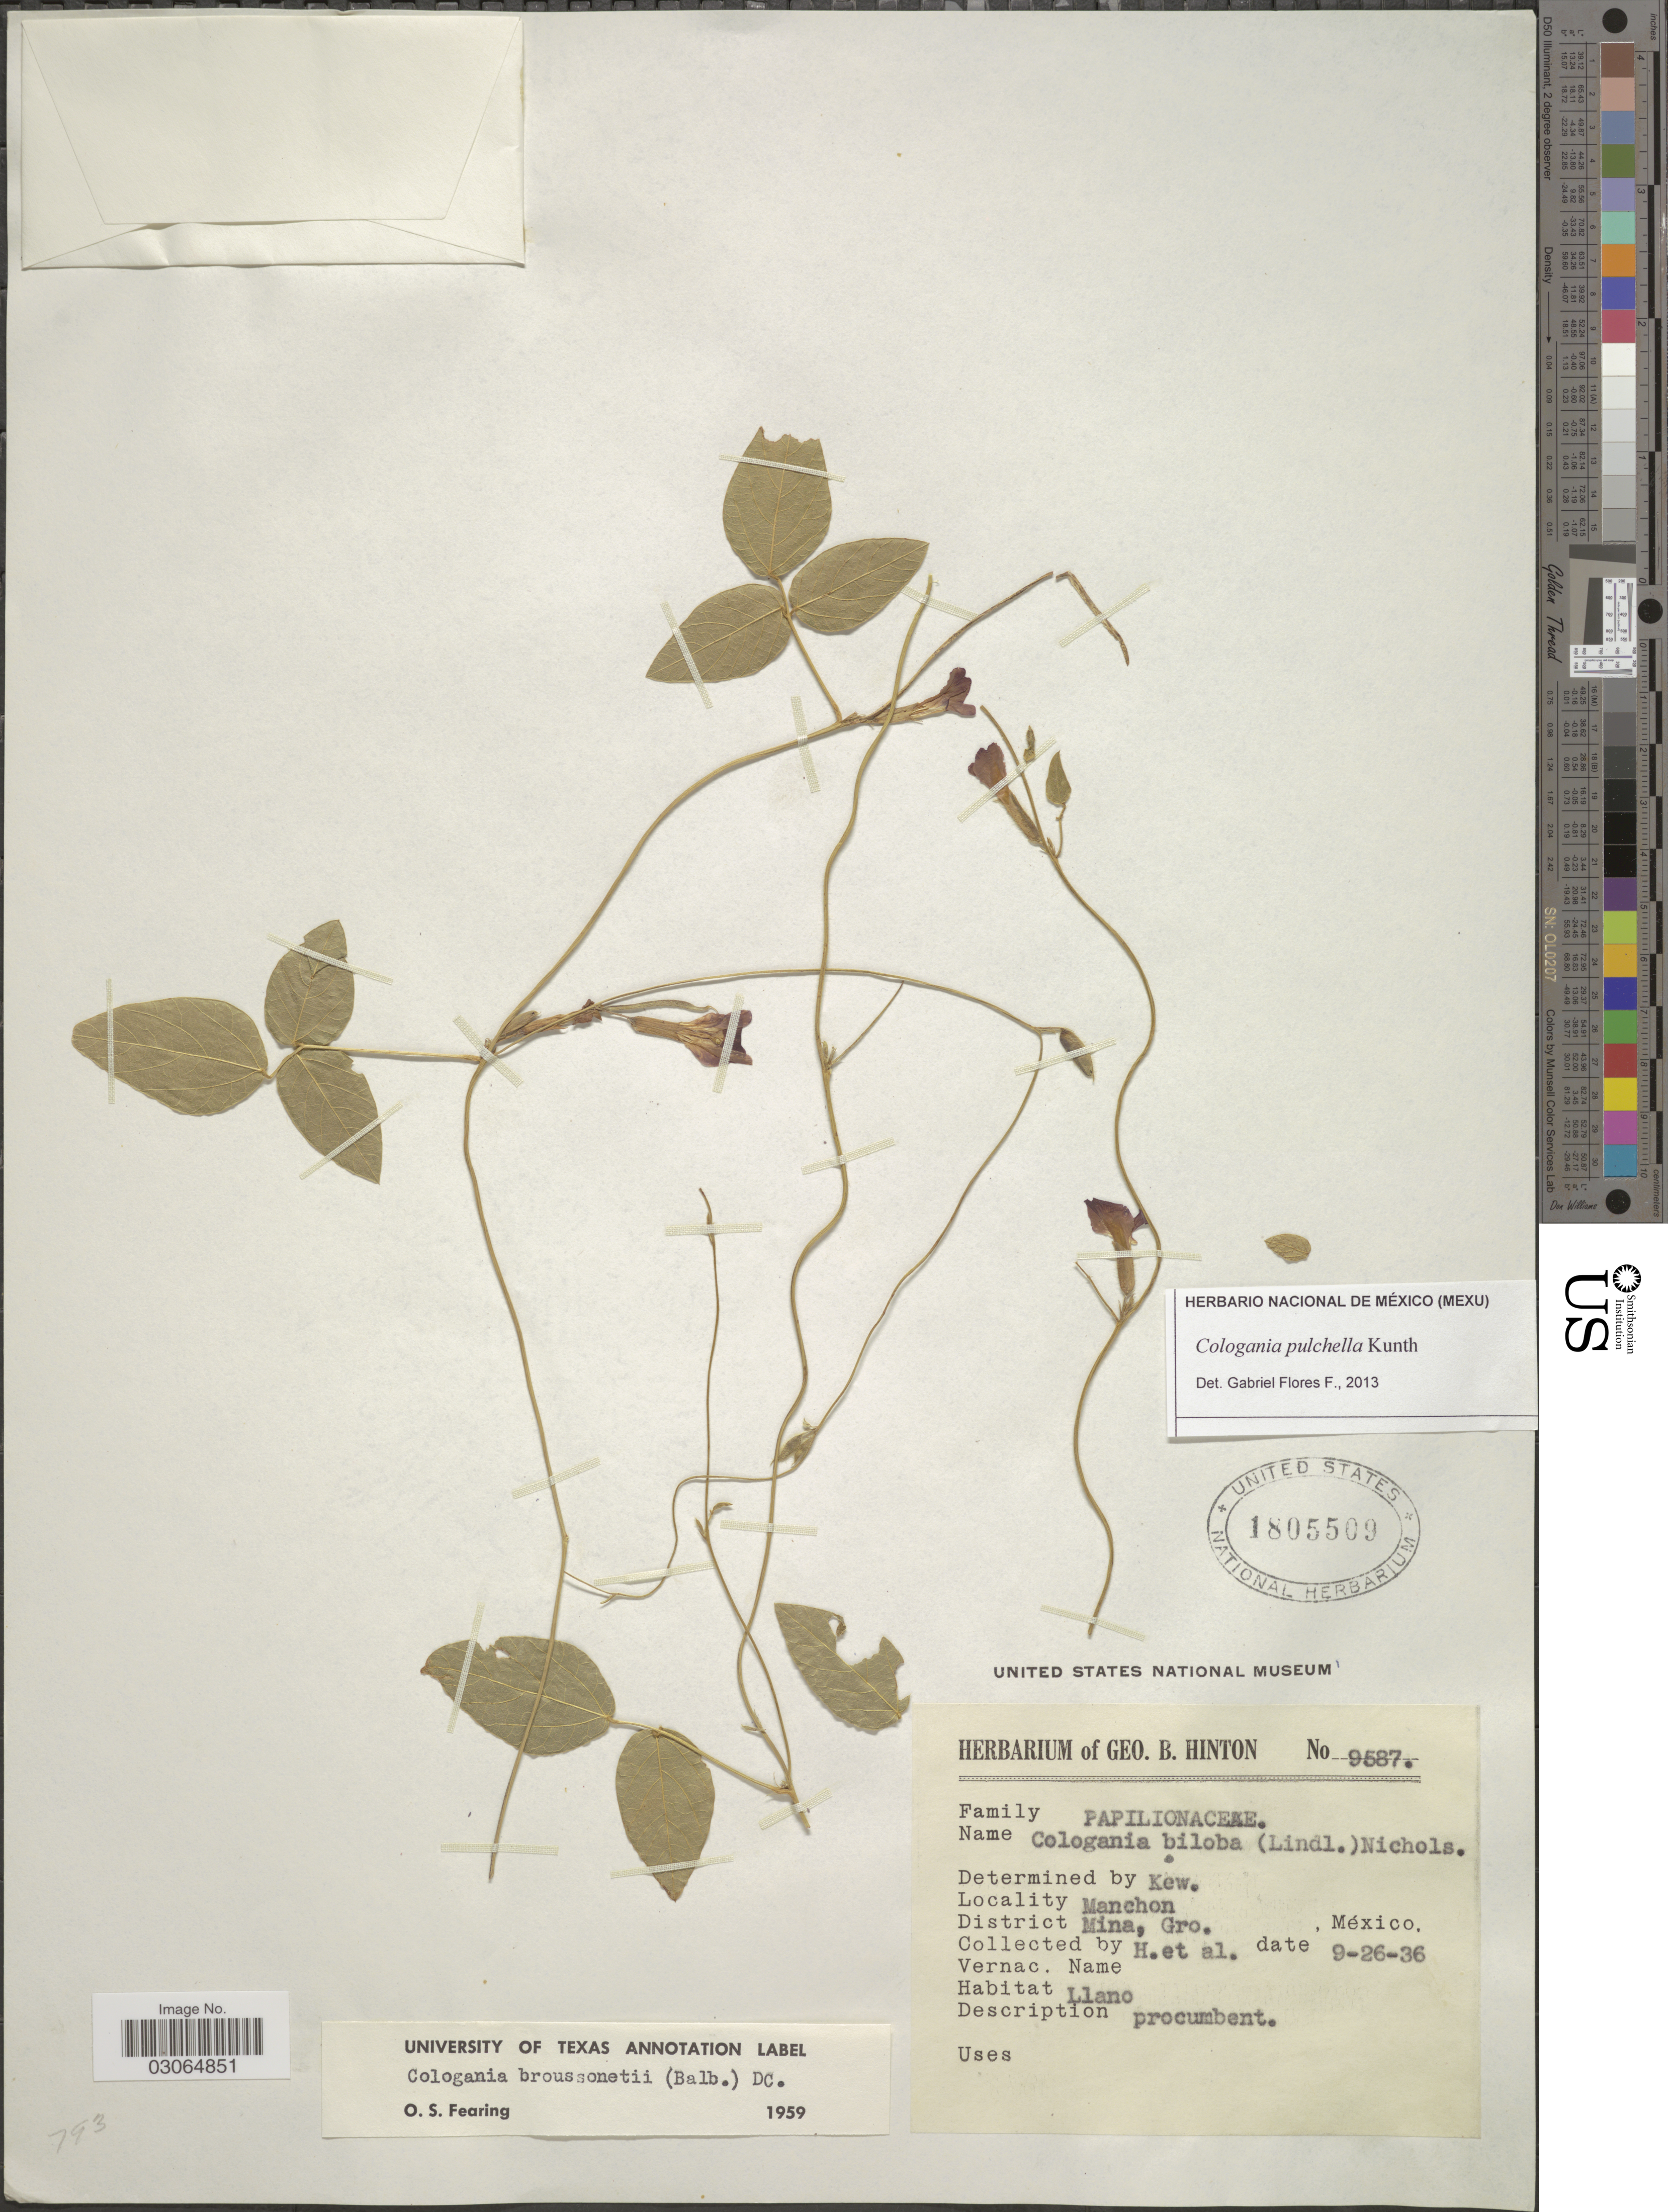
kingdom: Plantae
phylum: Tracheophyta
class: Magnoliopsida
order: Fabales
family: Fabaceae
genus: Cologania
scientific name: Cologania broussonetii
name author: (Balb.) DC.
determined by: Fearing, O. S.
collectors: G. B. Hinton & et al.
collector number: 9587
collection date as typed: Transcribed d/m/y: 26/9/36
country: Mexico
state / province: Guerrero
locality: Manchon. District Mina, Gro.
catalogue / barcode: US 1805509